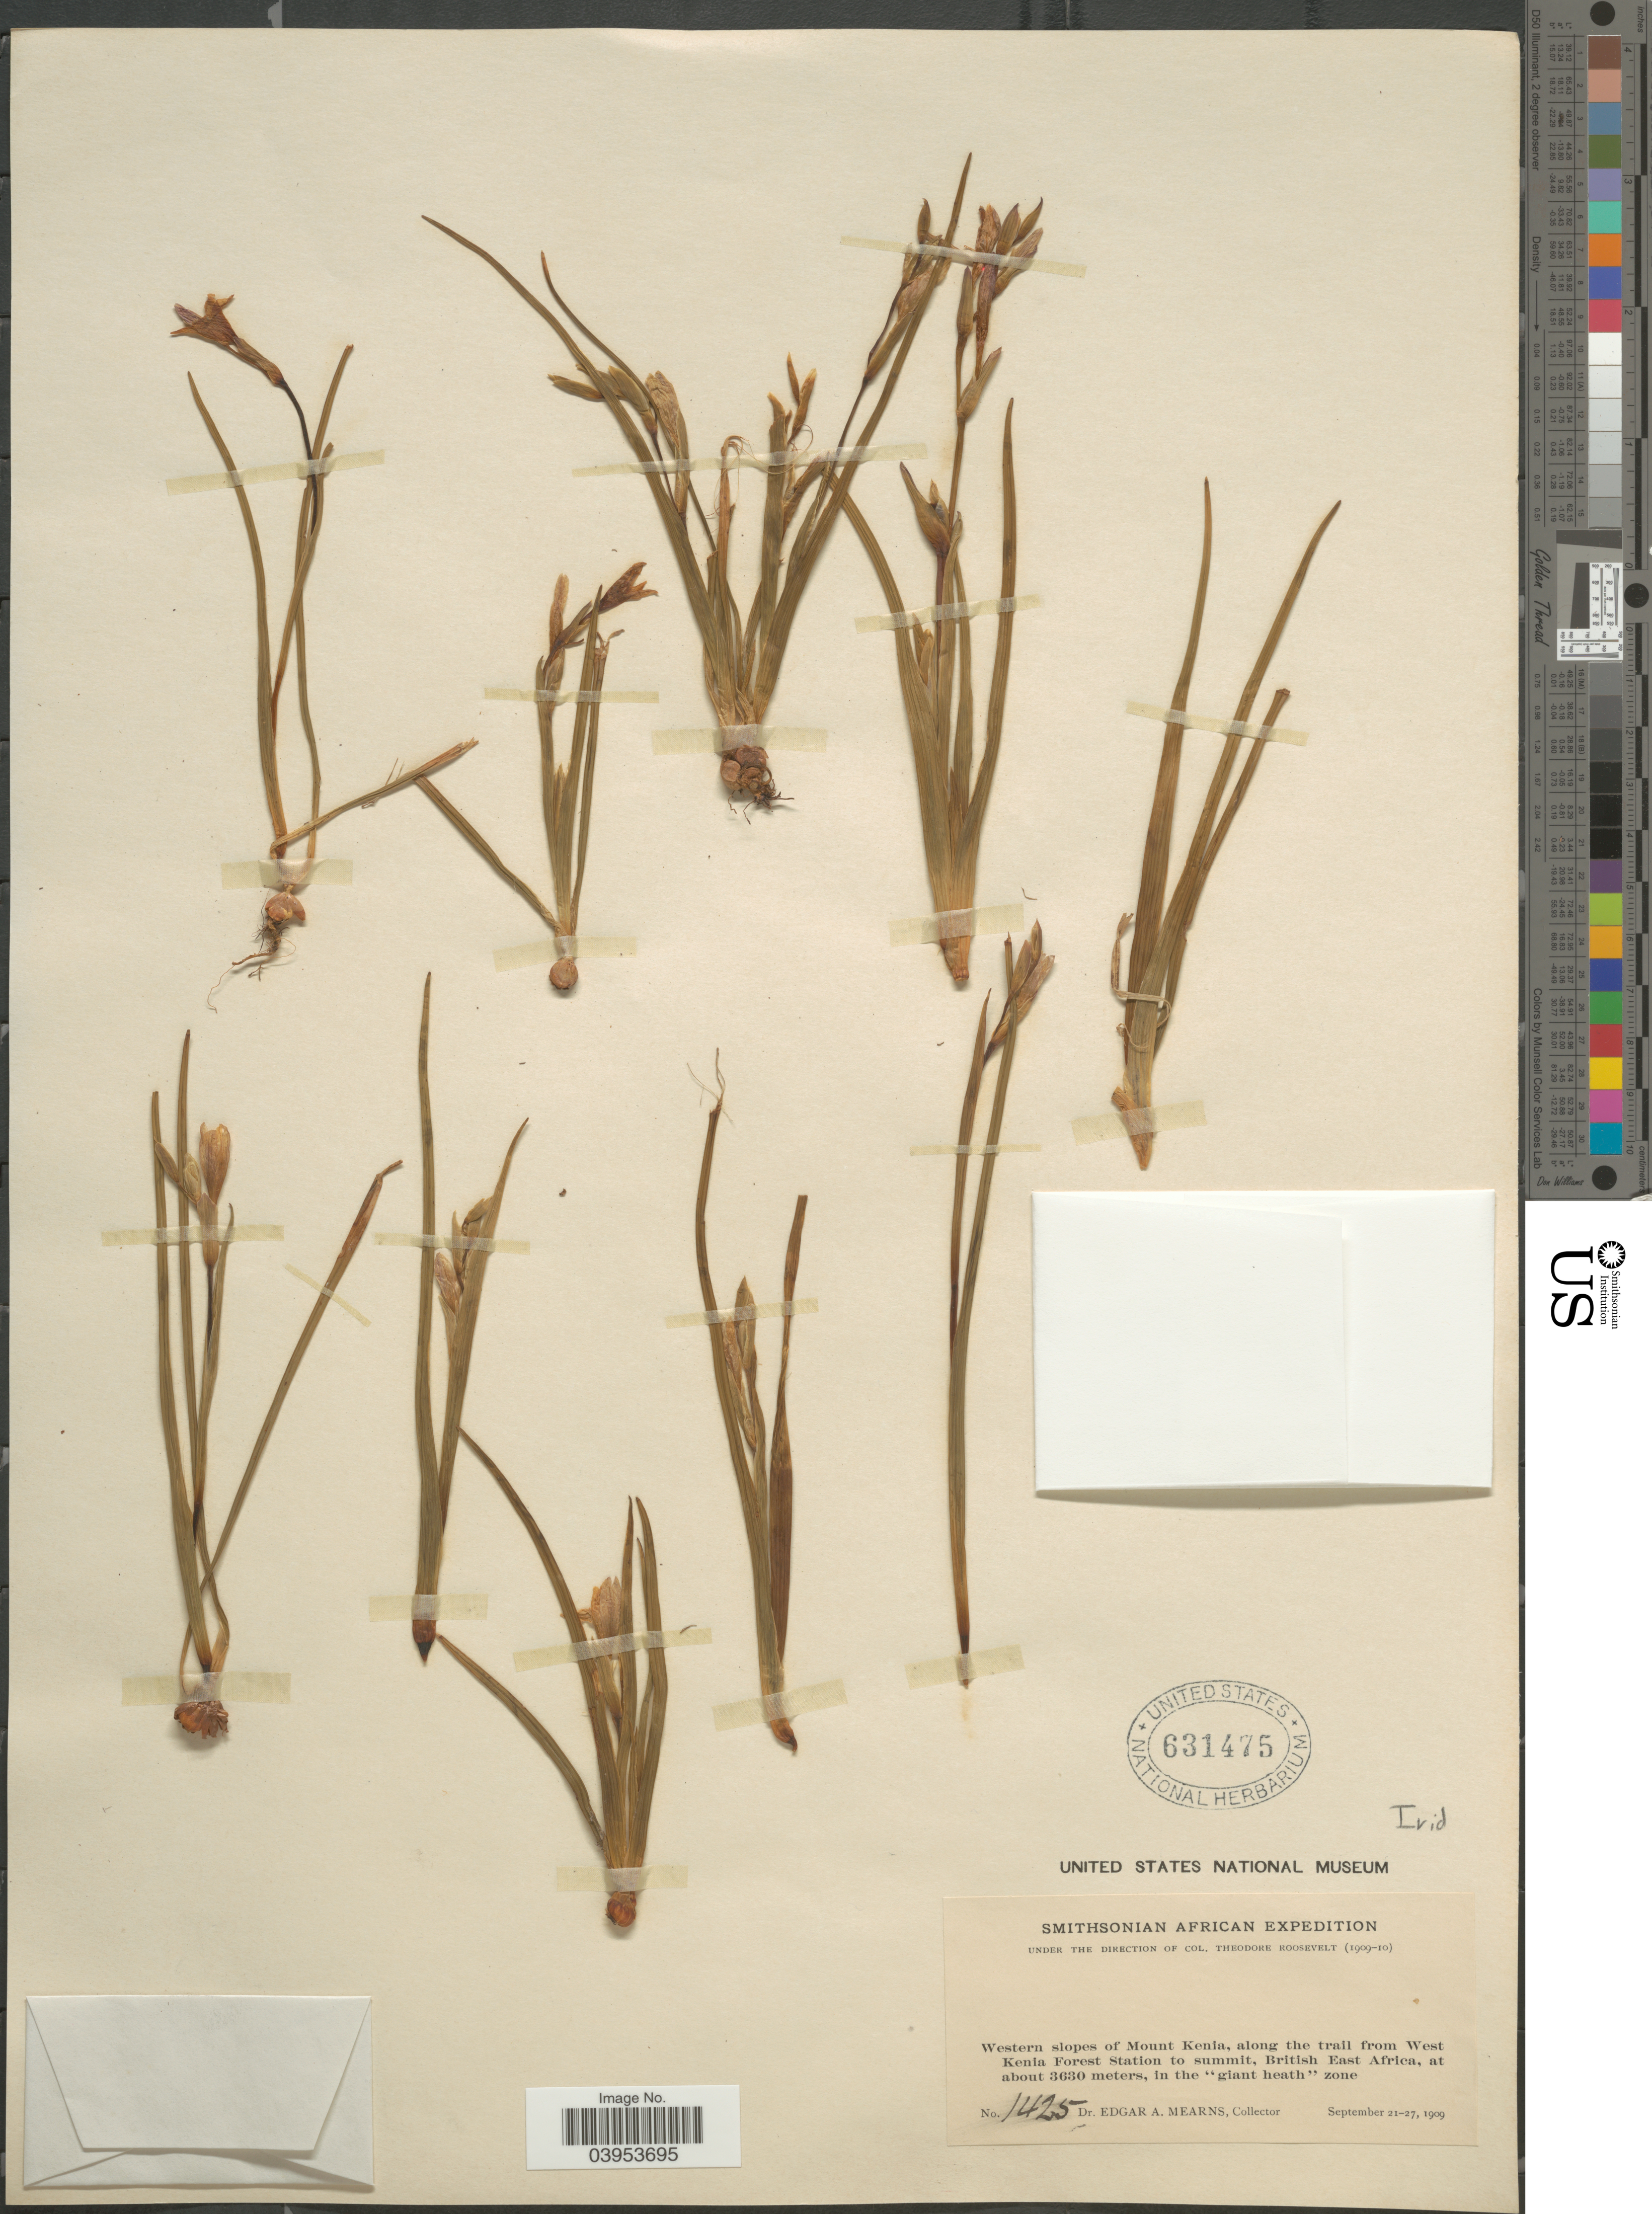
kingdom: Plantae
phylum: Tracheophyta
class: Liliopsida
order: Asparagales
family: Iridaceae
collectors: E. A. Mearns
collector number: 1425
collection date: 1909-09-21/1909-09-27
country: Kenya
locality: Western slopes of Mount Kenia, along the trail from West Kenia Forest Station to summit, British East Africa, in the "giant heath" zone.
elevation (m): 3630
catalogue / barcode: US 631475